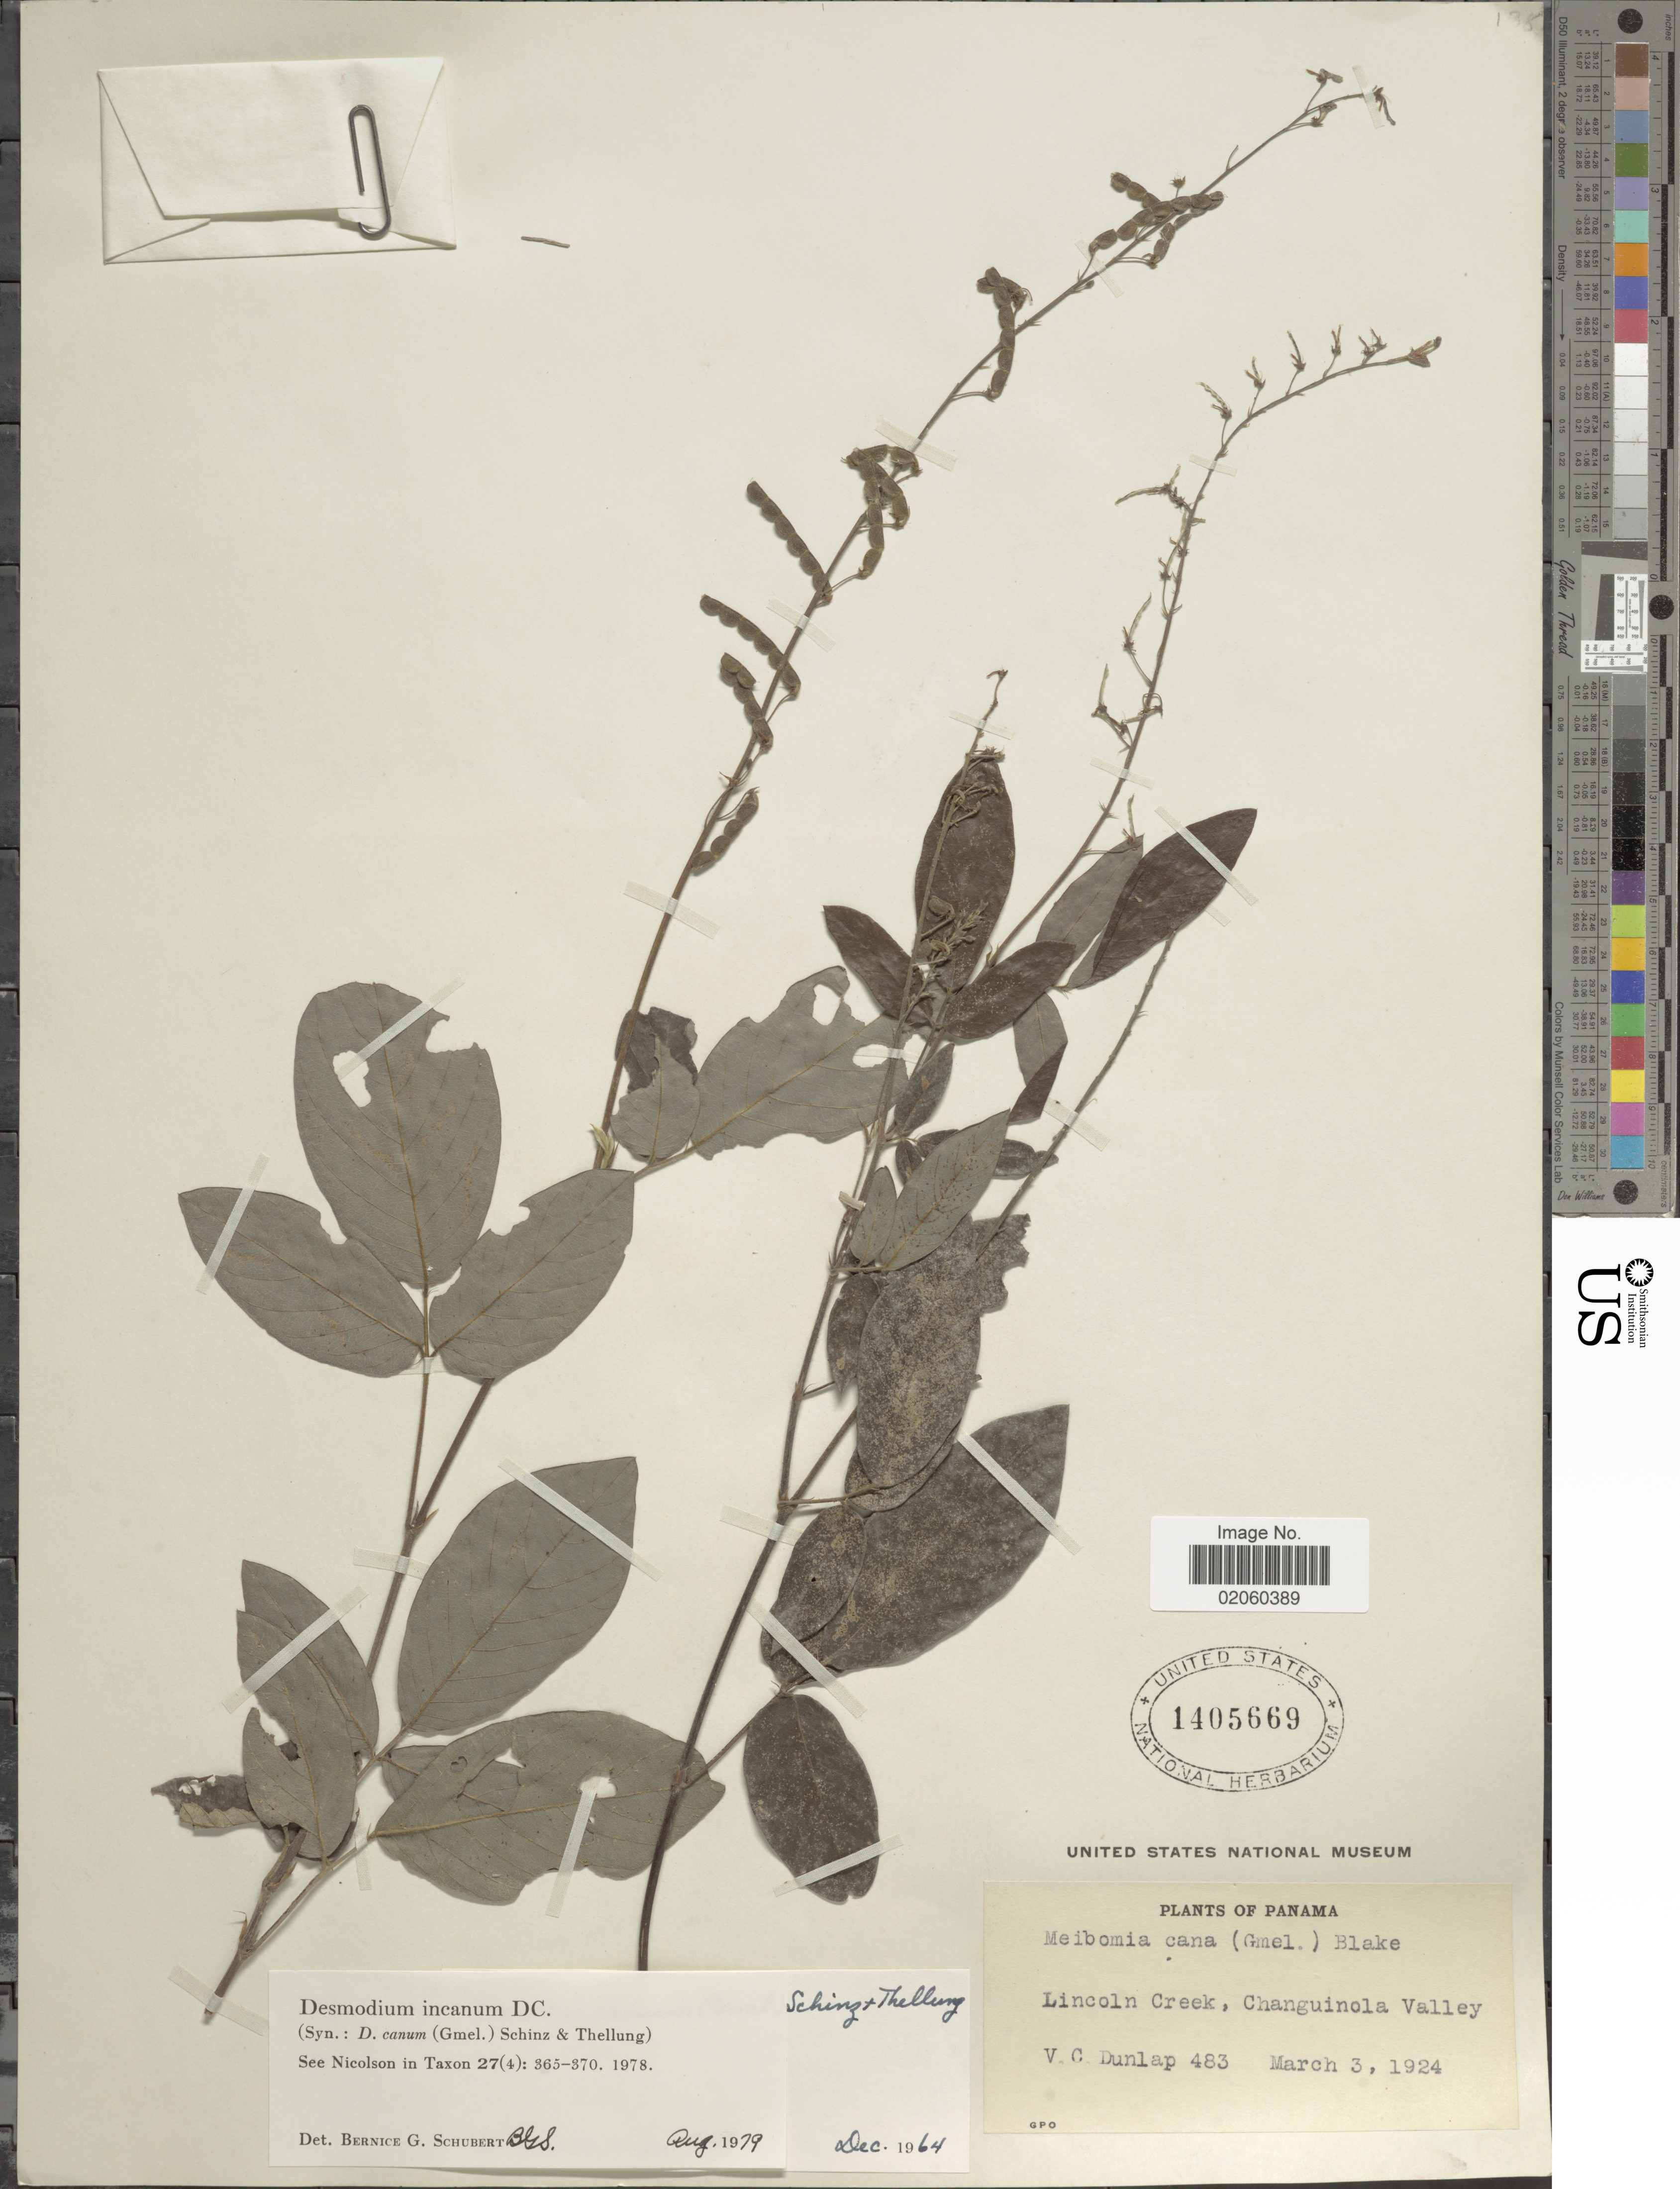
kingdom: Plantae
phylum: Tracheophyta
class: Magnoliopsida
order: Fabales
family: Fabaceae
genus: Desmodium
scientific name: Desmodium incanum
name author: (Sw.) DC.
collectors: V. C. Dunlap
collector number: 483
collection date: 1924-03-03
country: Panama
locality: Lincoln Creek, Changuinola Valley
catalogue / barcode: US 1405669